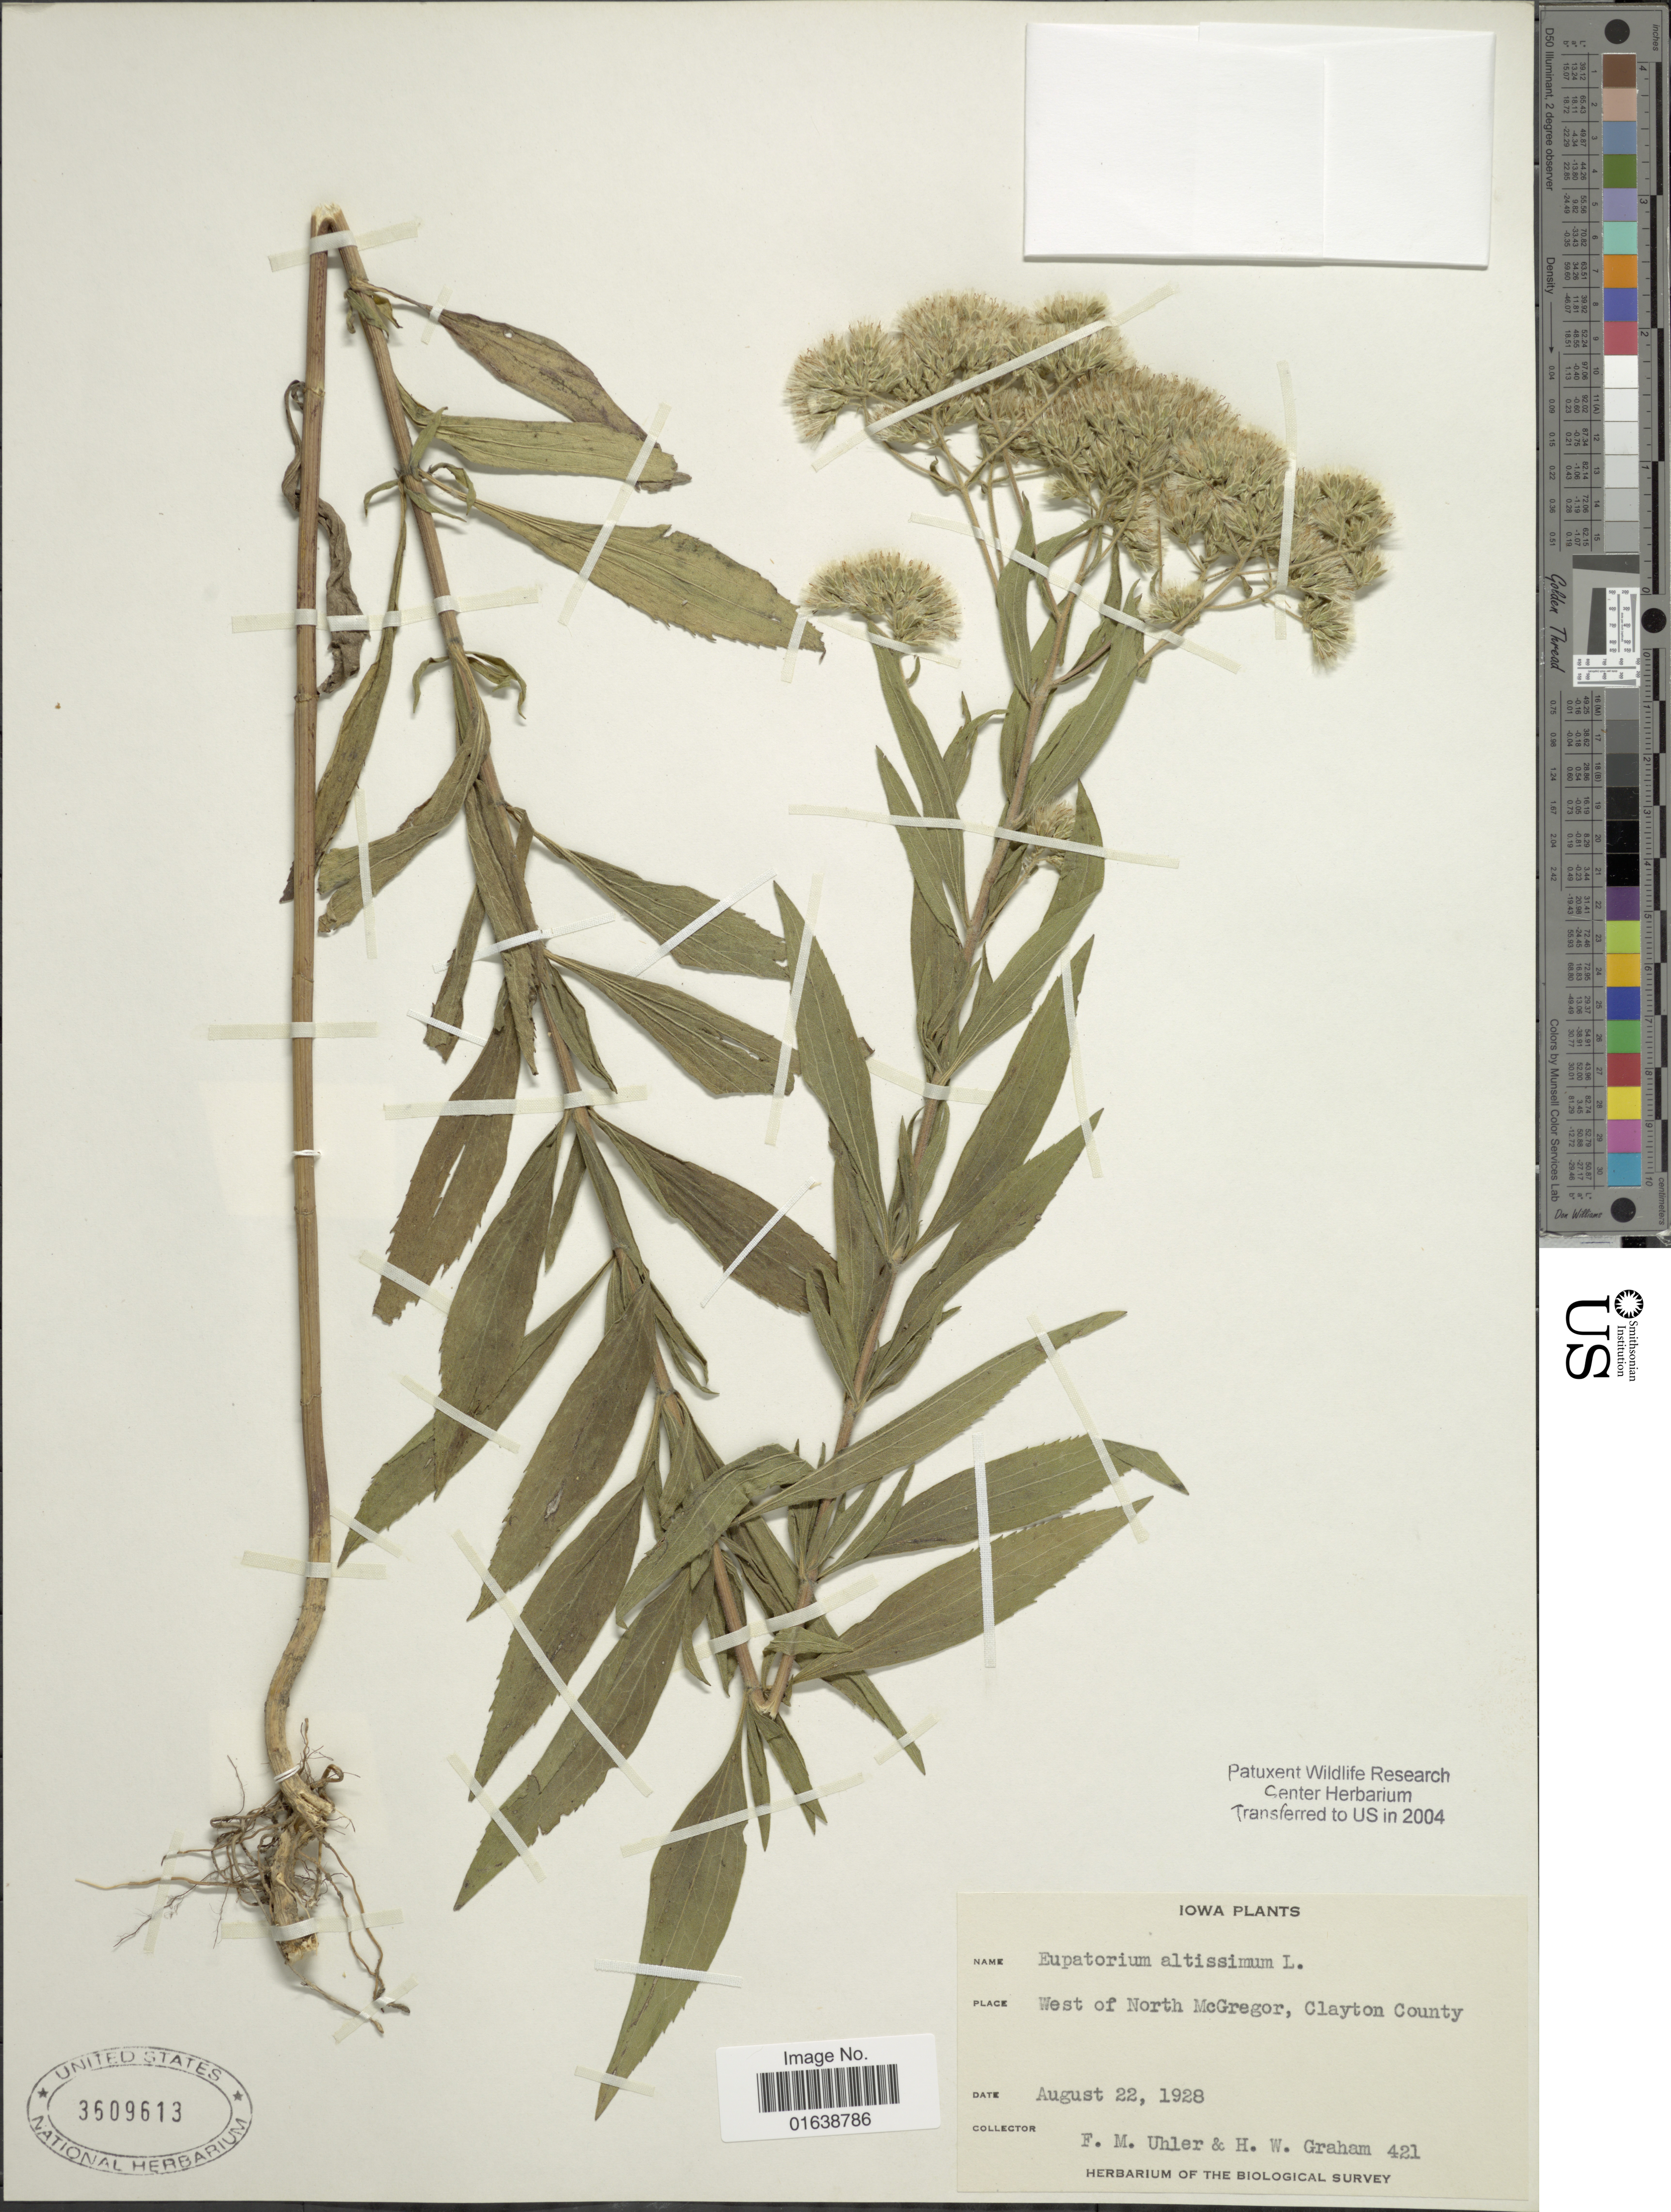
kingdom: Plantae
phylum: Tracheophyta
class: Magnoliopsida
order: Asterales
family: Asteraceae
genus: Eupatorium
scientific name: Eupatorium altissimum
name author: L.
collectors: F. M. Uhler & H. W. Graham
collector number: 421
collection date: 1928-08-22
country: United States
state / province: Iowa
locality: Iowa. West of North McGregor, Clayton County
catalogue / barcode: US 3509613